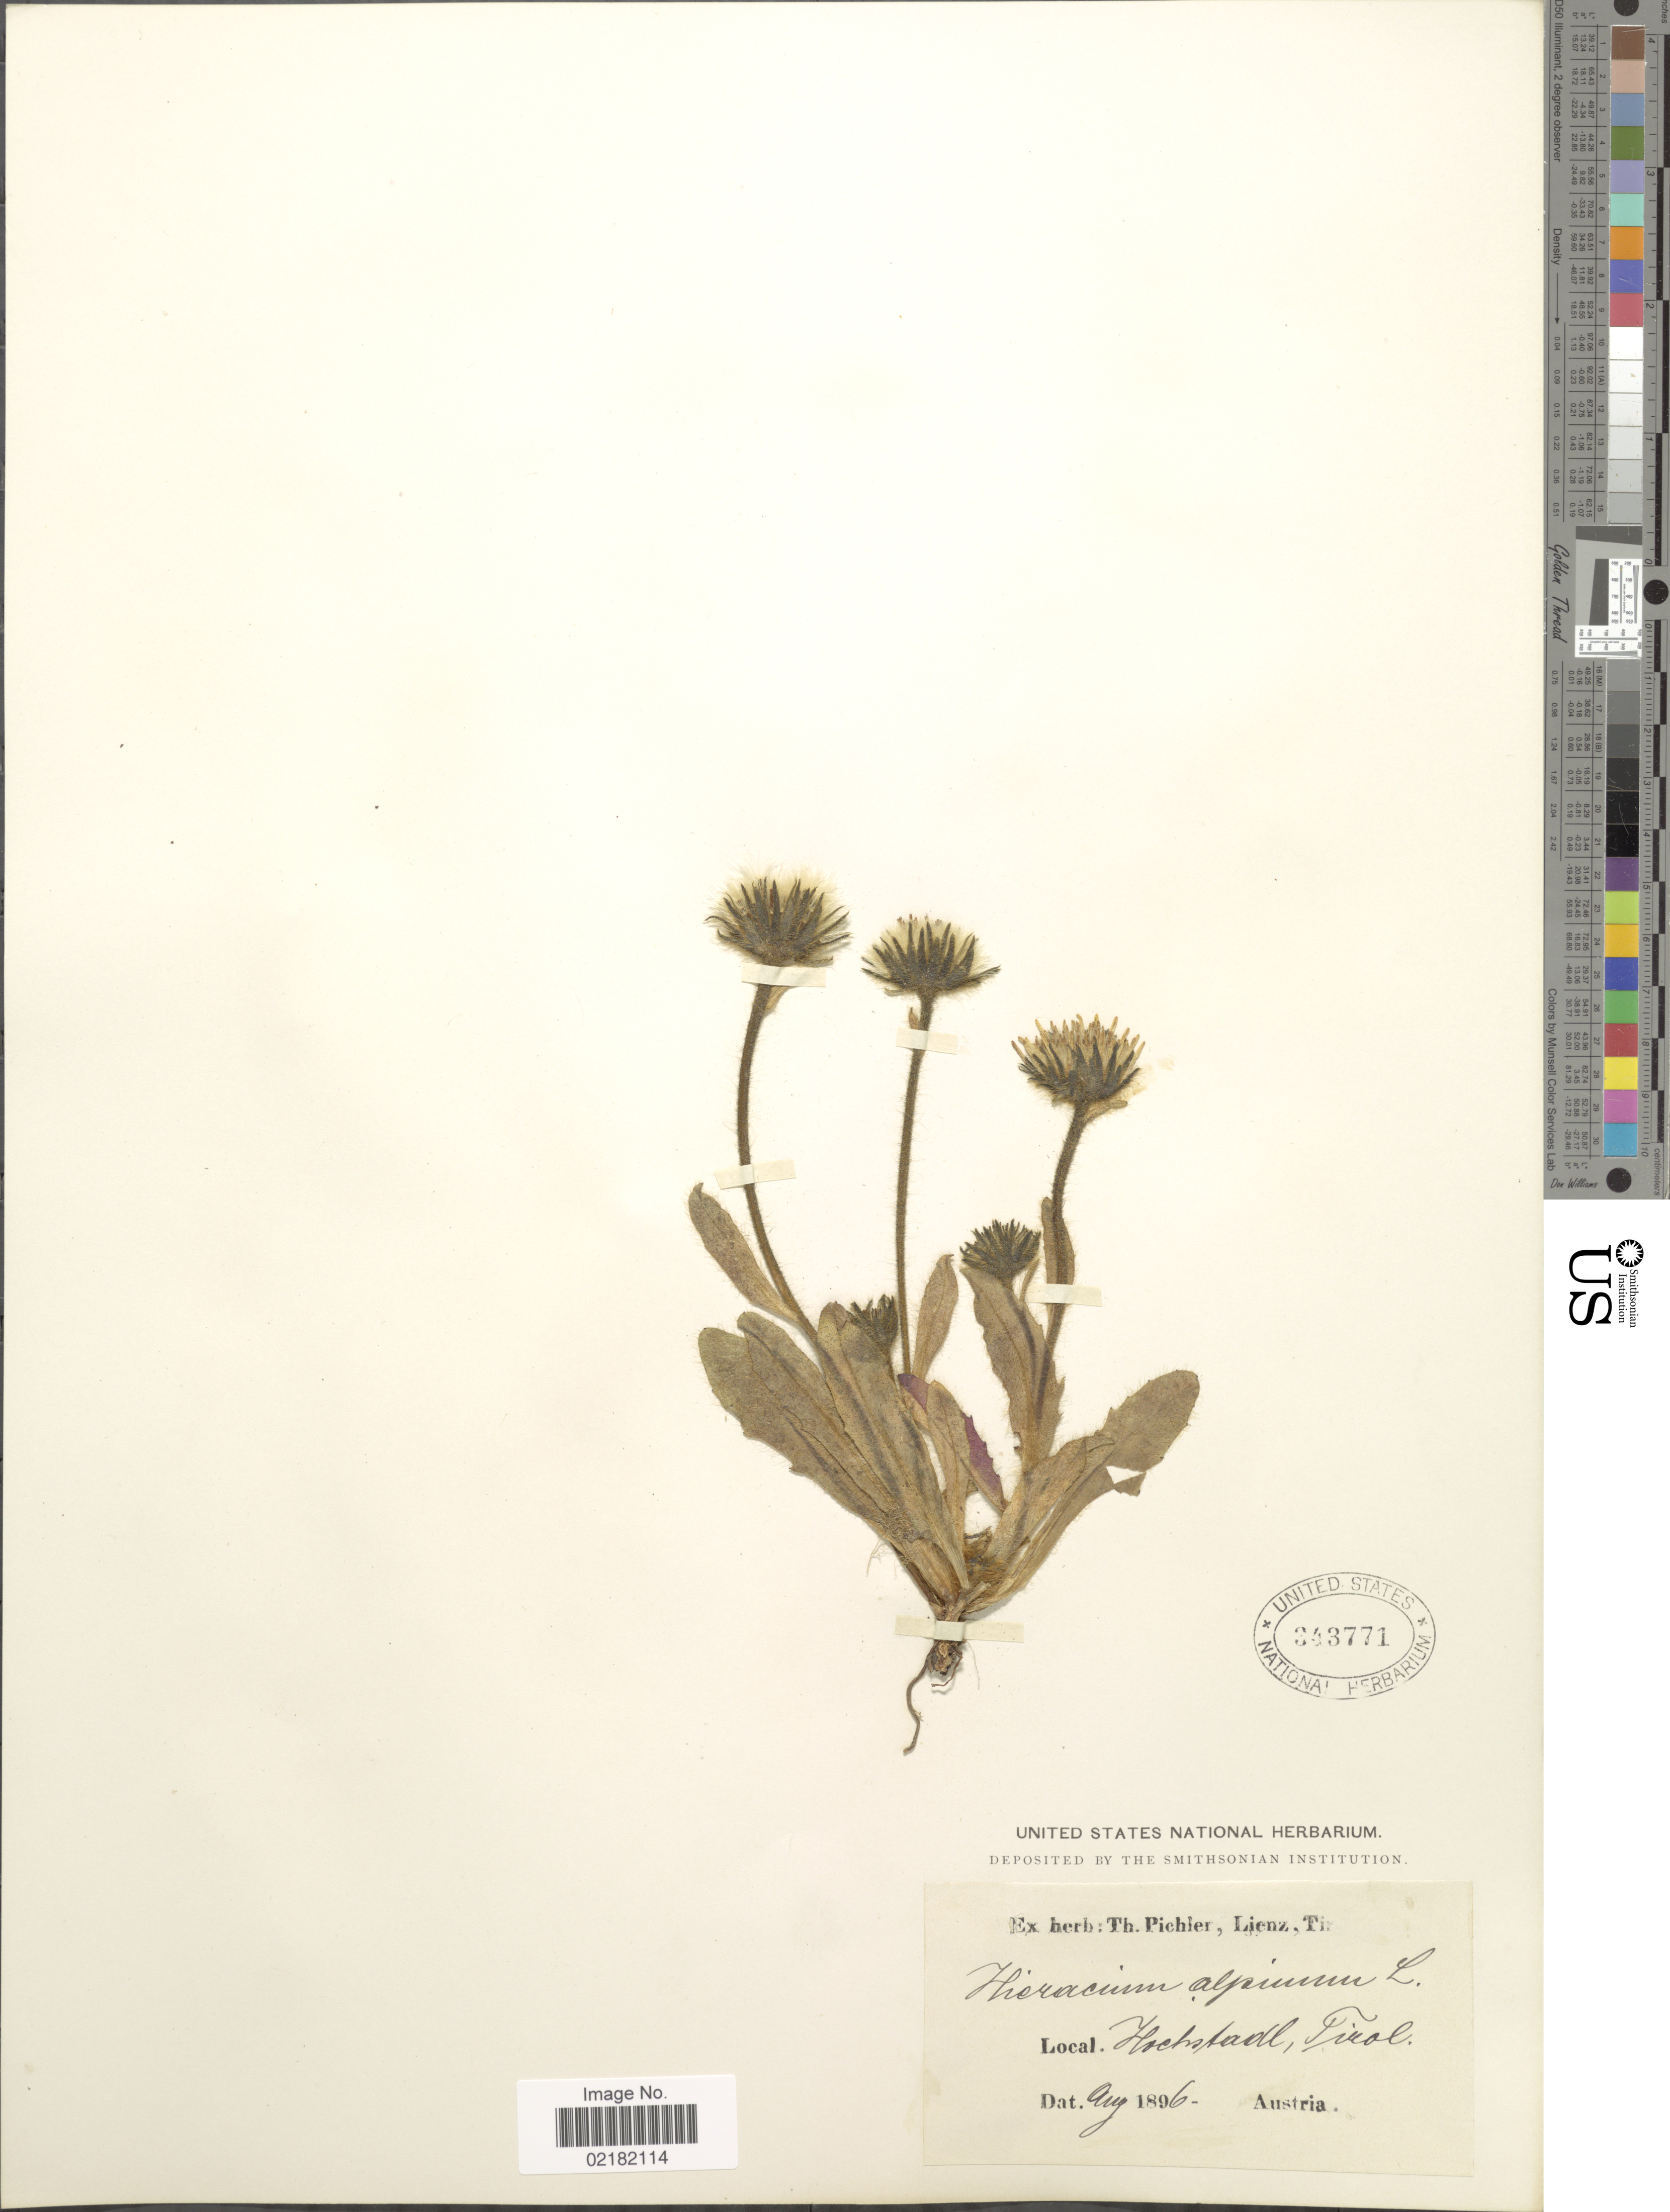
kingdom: Plantae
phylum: Tracheophyta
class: Magnoliopsida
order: Asterales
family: Asteraceae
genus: Hieracium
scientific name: Hieracium alpinum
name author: L.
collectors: ex herb. T. Pichler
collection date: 1896-08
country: Austria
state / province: Tirol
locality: Hochstadl. [interpreted]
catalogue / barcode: US 343771